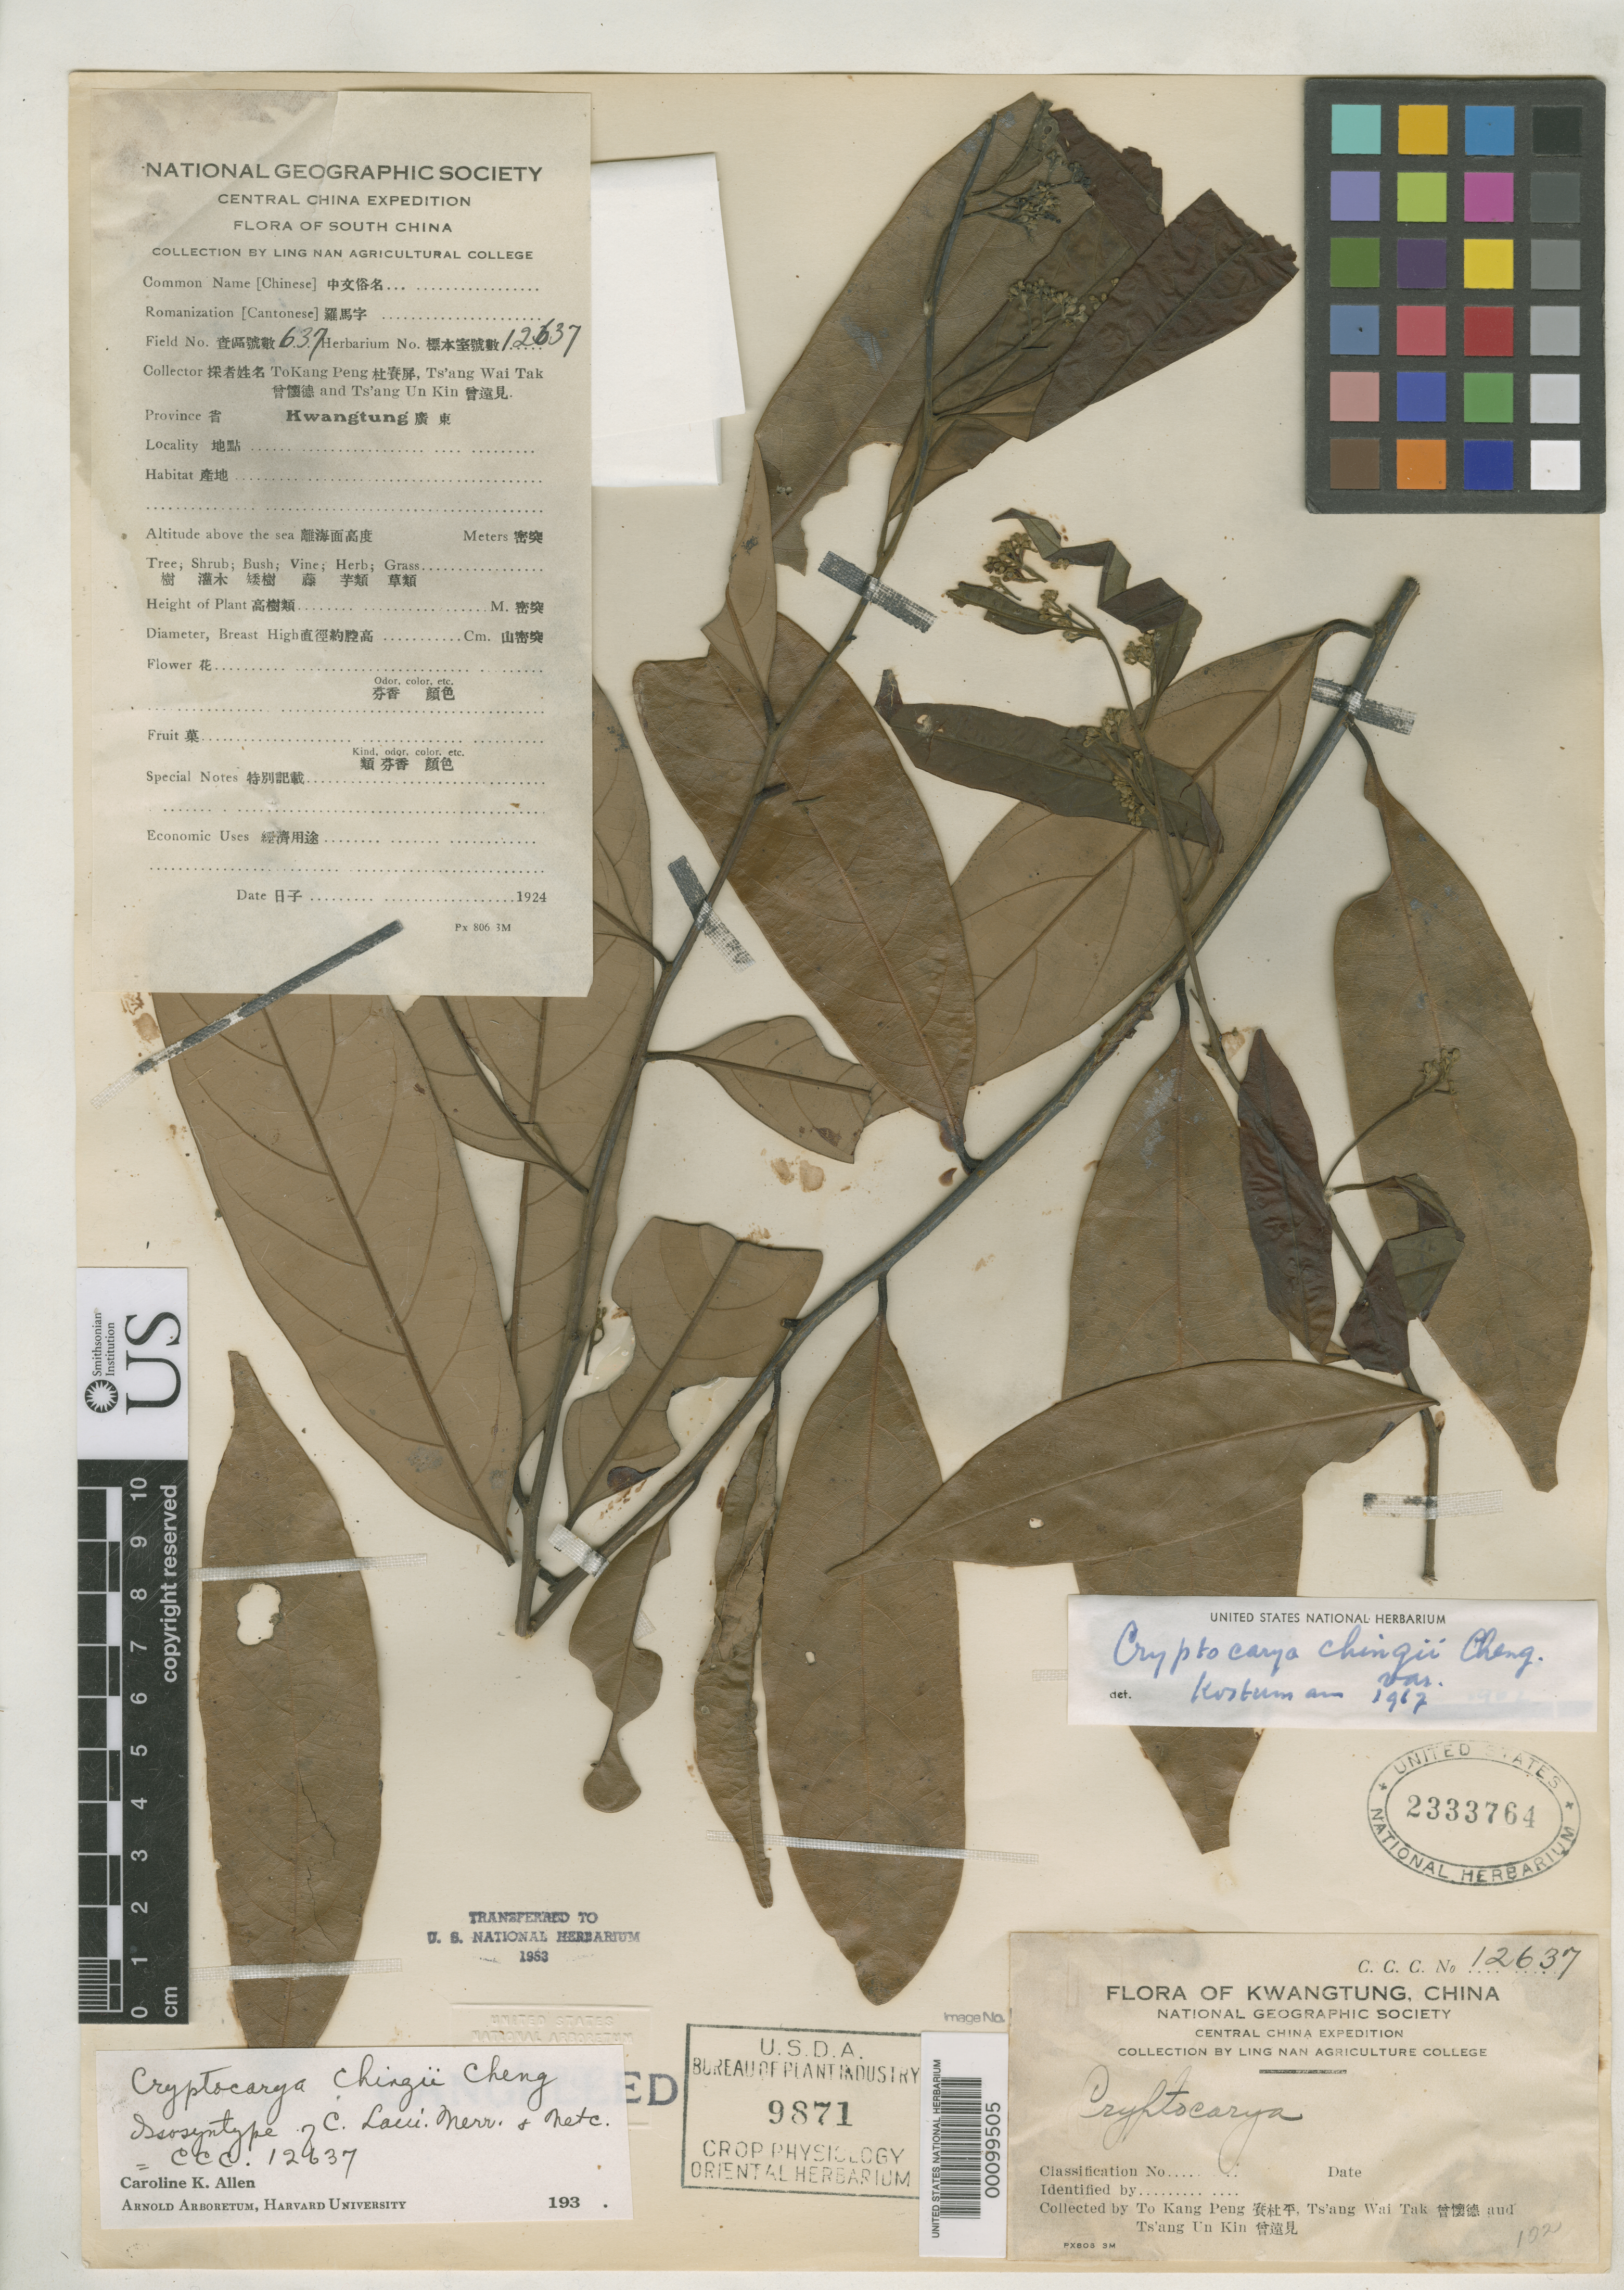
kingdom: Plantae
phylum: Tracheophyta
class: Magnoliopsida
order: Laurales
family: Lauraceae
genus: Cryptocarya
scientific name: Cryptocarya laui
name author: Merr. & F.P. Metcalf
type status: Isotype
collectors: Kang Peng To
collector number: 12793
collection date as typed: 1924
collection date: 1924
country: China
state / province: Guangdong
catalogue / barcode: US 2333764